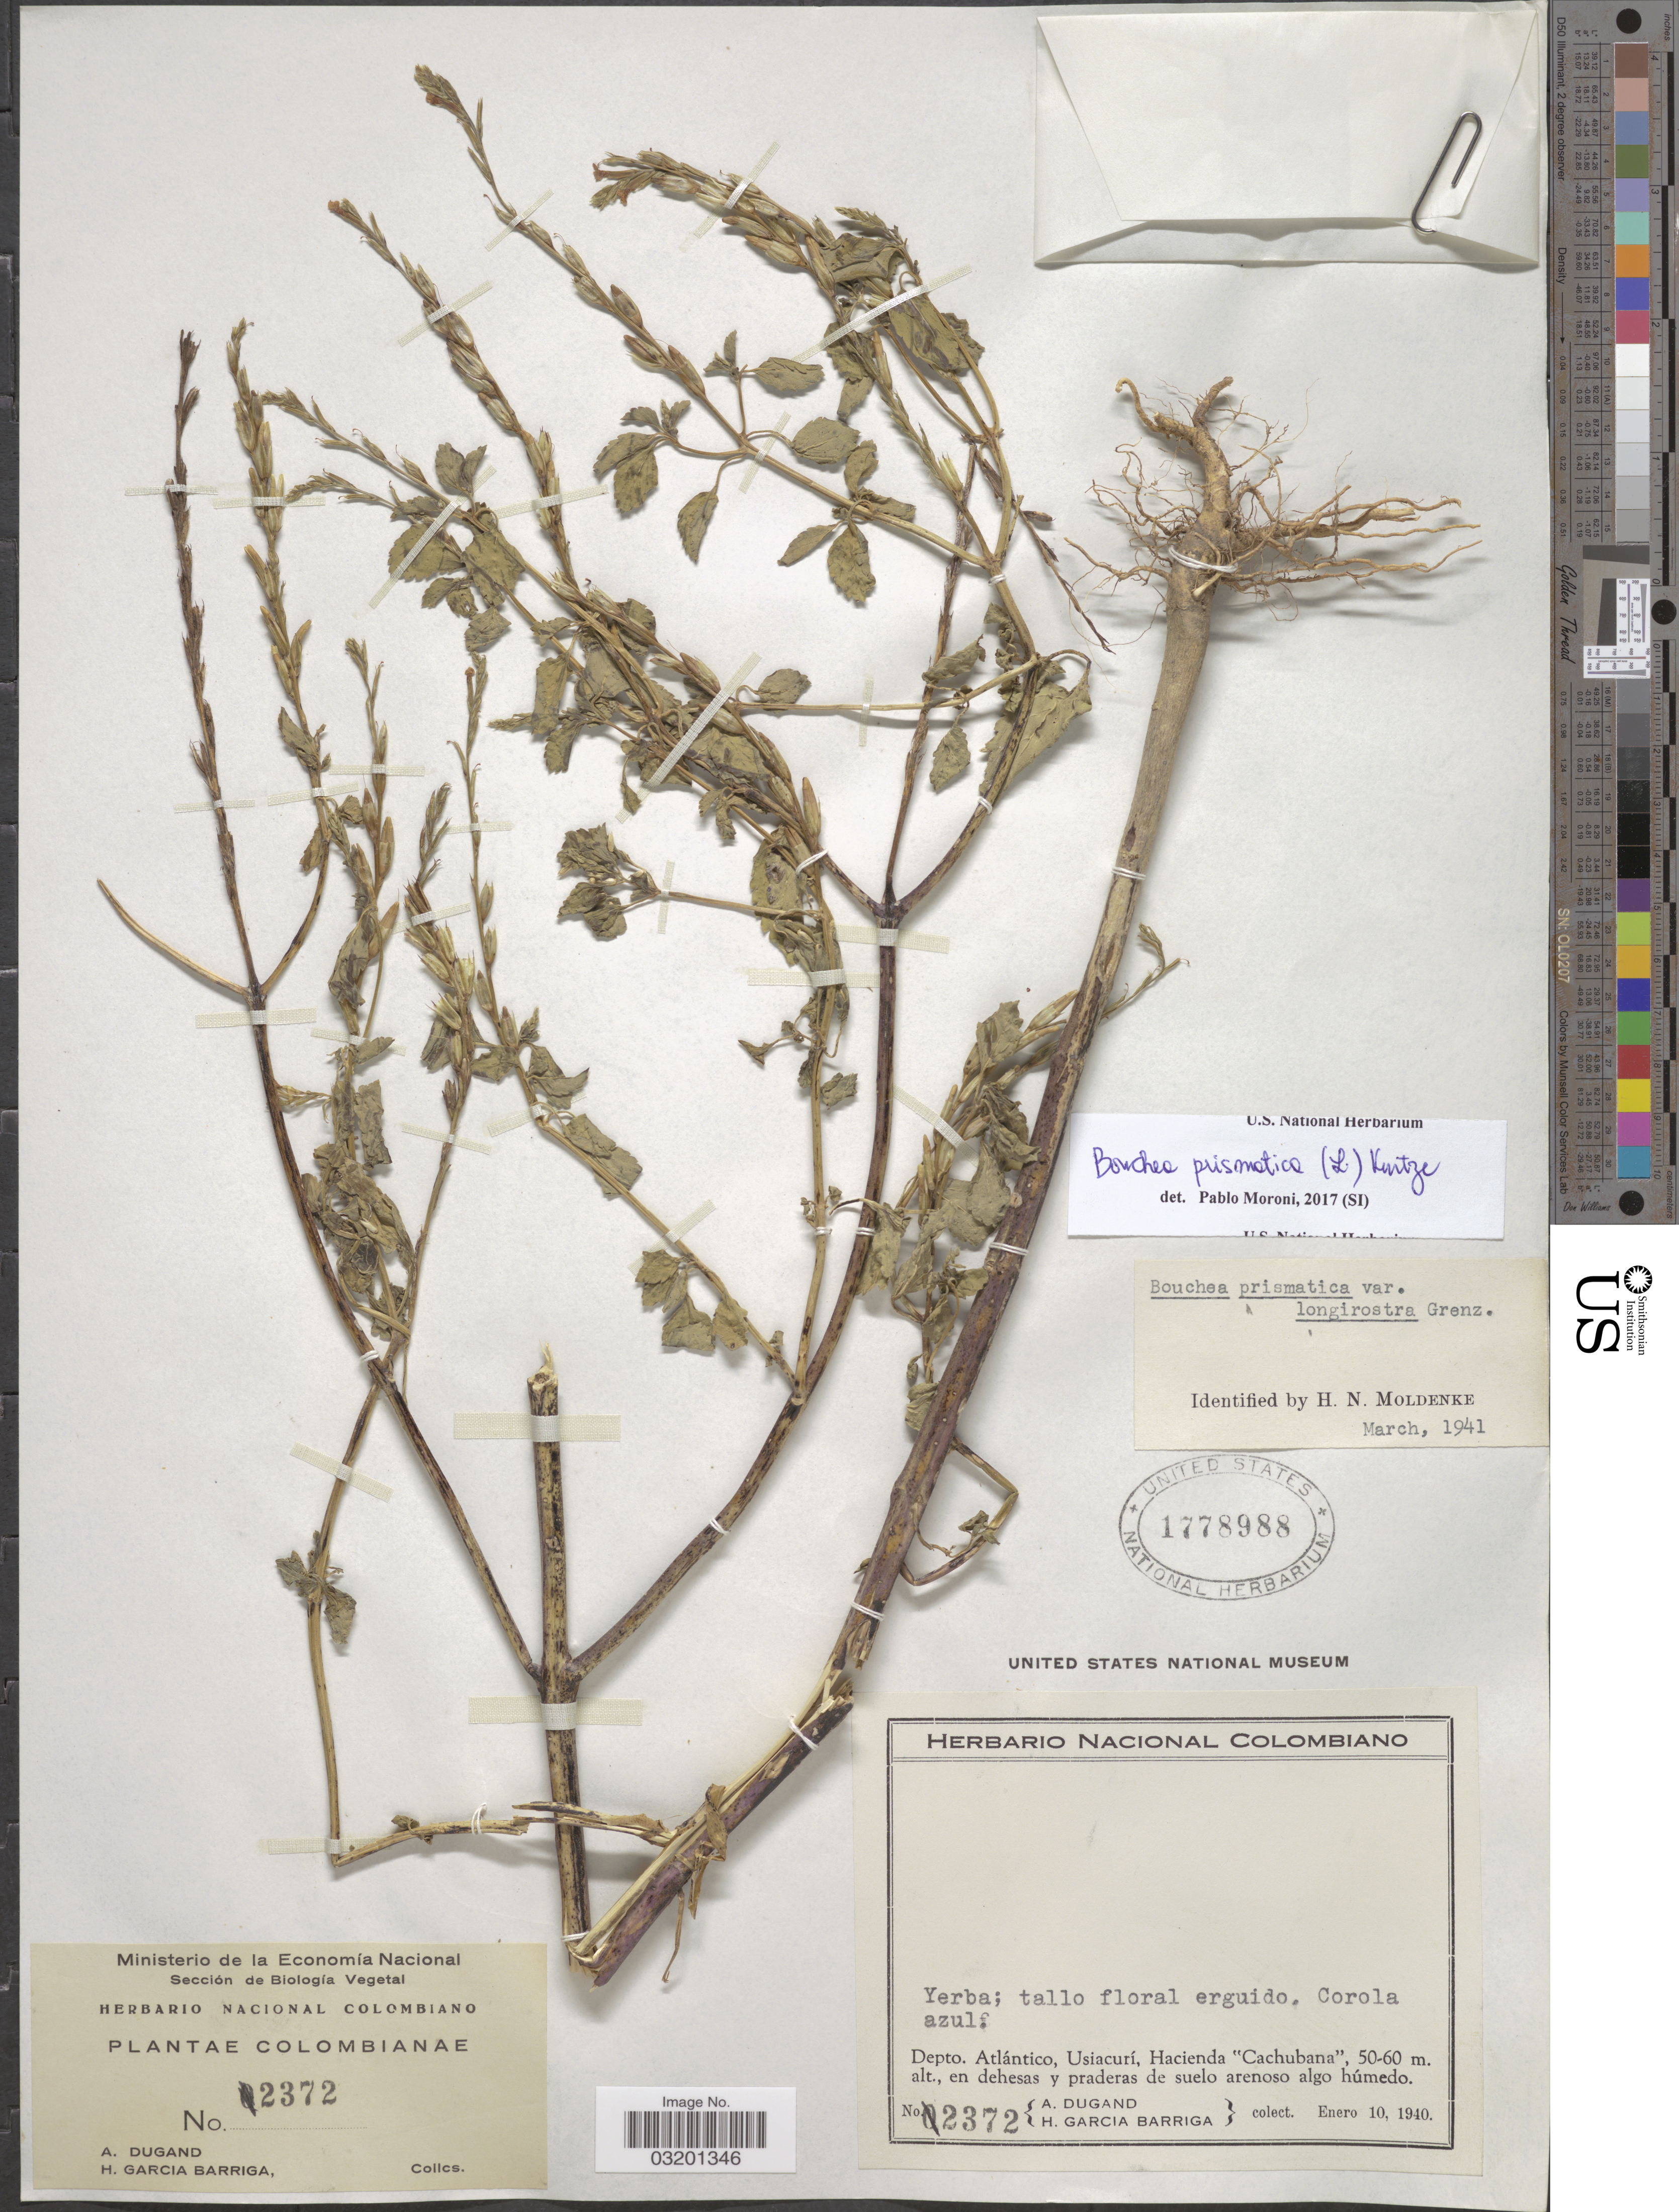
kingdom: Plantae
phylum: Tracheophyta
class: Magnoliopsida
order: Lamiales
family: Verbenaceae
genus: Bouchea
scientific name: Bouchea prismatica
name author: (L.) Kuntze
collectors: A. Dugand & H. García Barriga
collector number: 2372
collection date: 1940-01-10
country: Colombia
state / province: Atlántico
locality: Depto. Atlántico, Usiacurí, Hacienda "Cachubana".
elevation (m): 50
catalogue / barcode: US 1778988